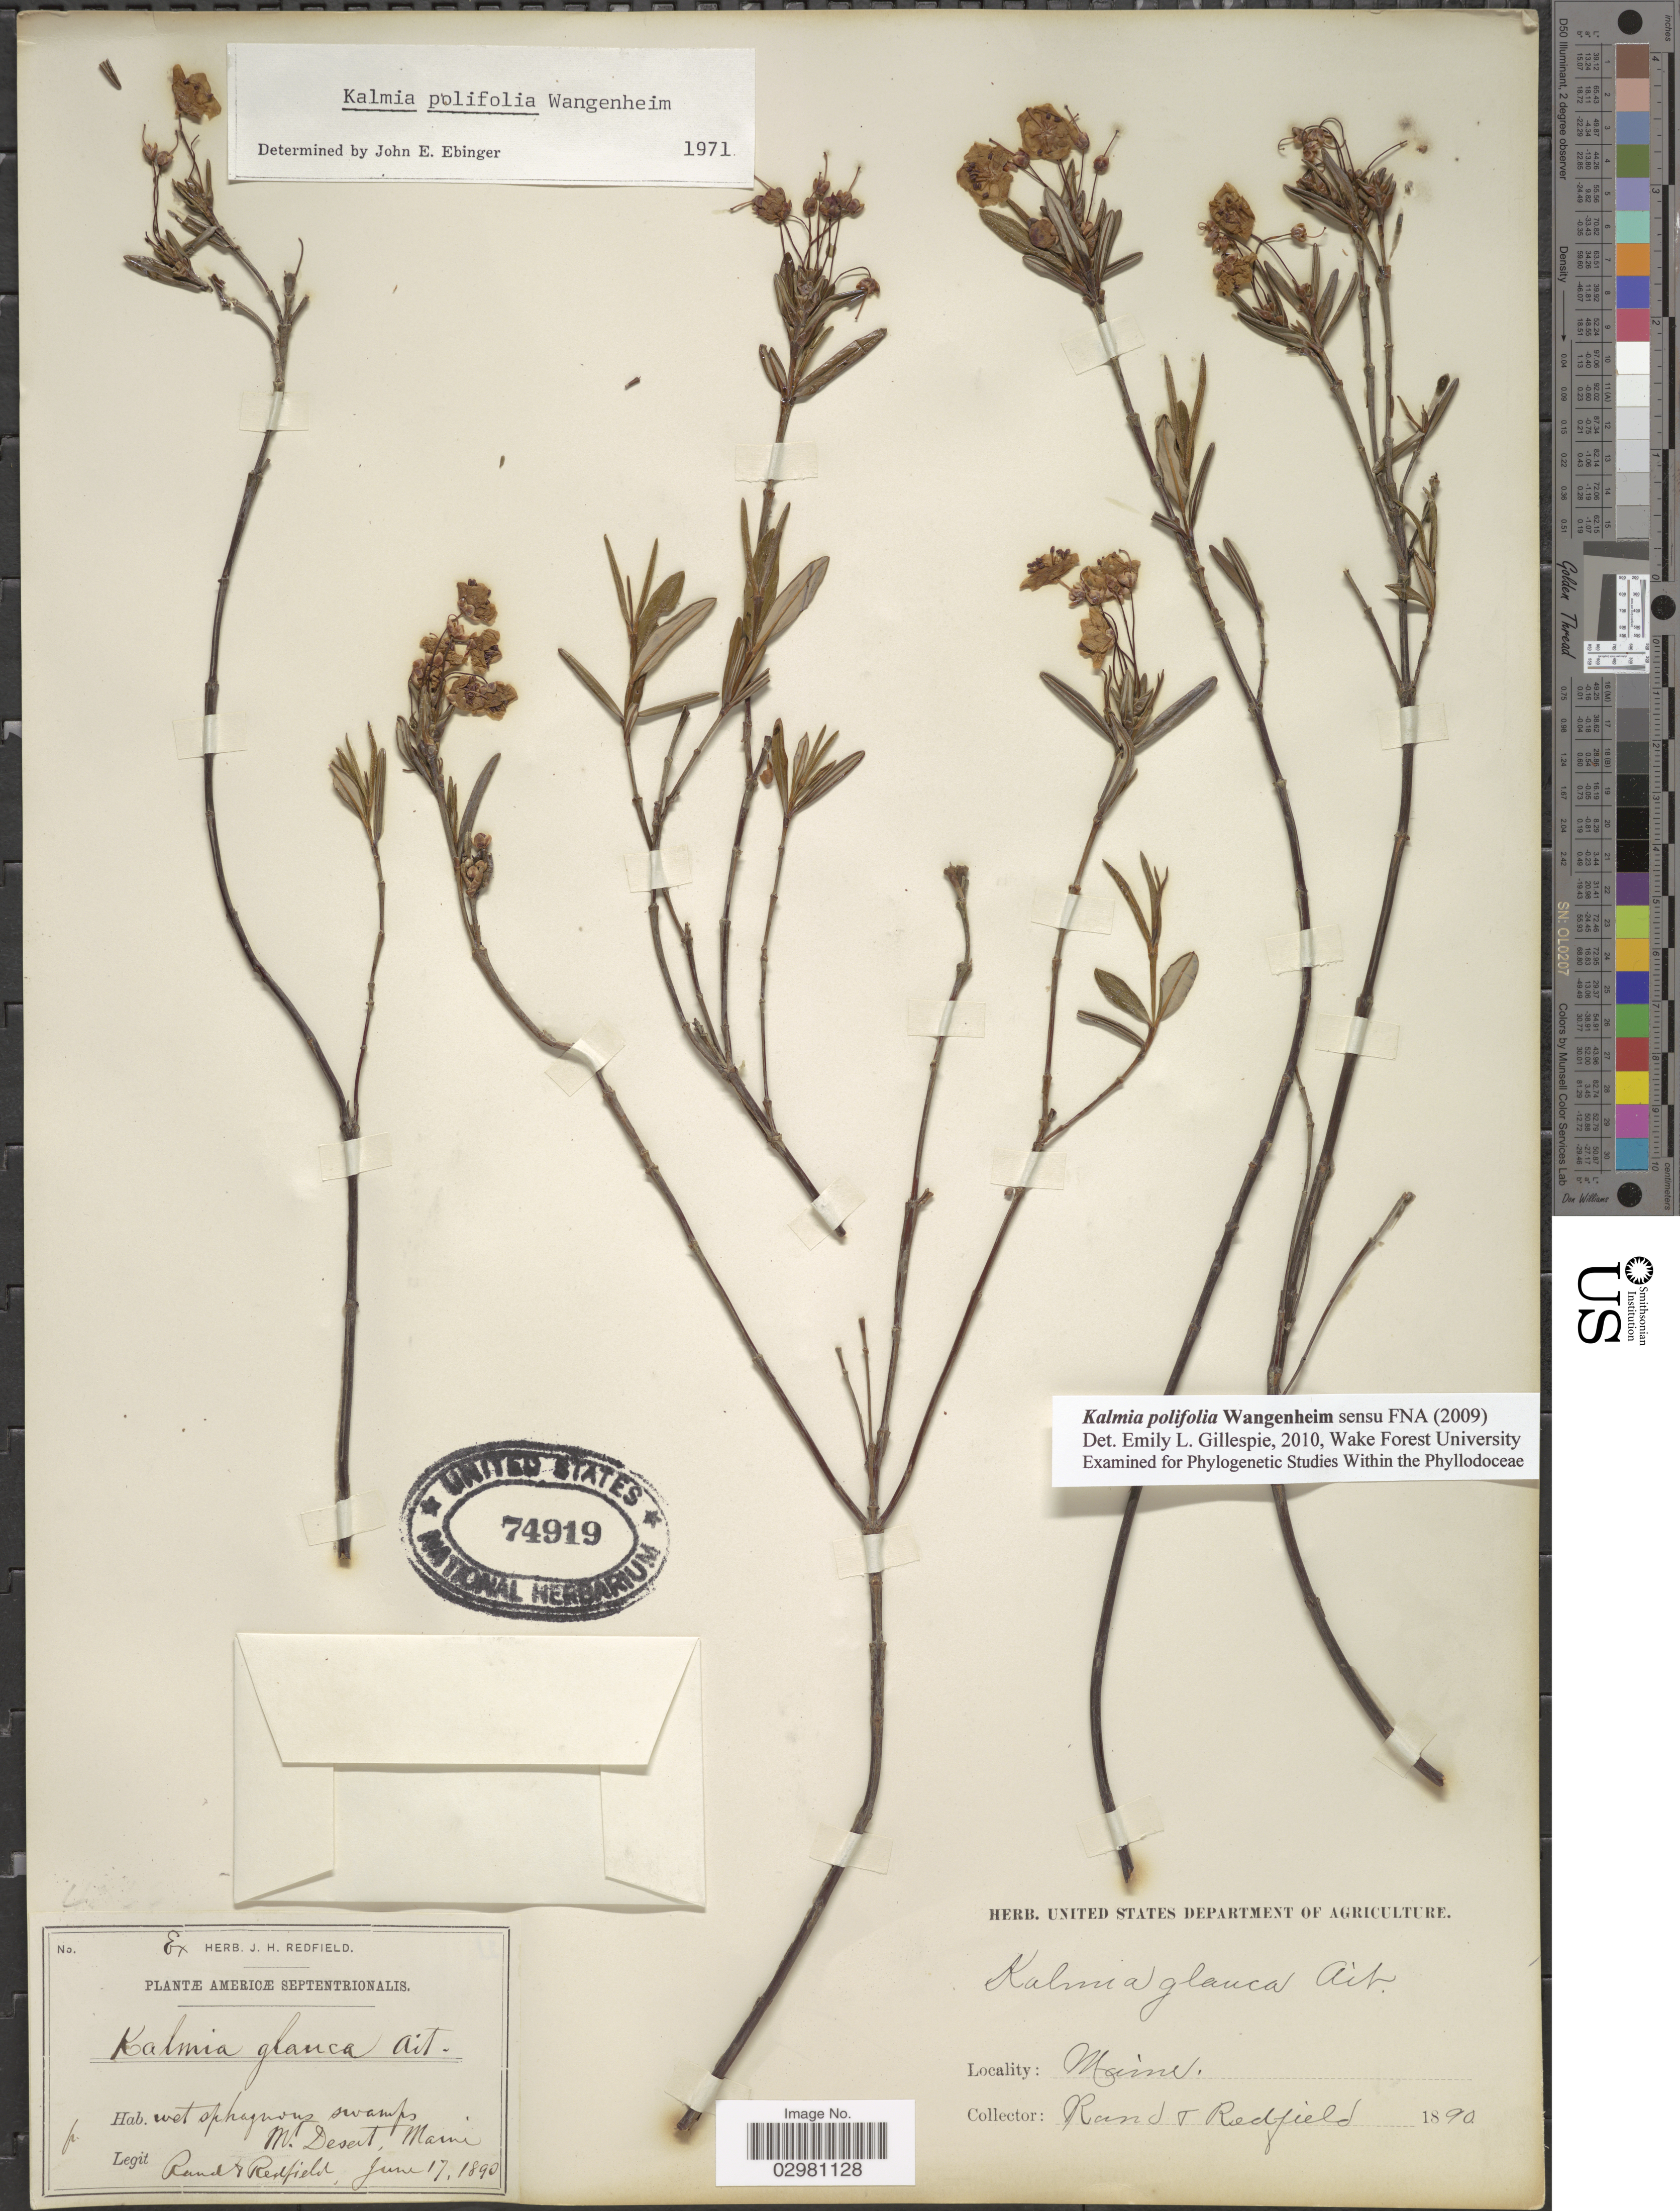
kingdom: Plantae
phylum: Tracheophyta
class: Magnoliopsida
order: Ericales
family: Ericaceae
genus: Kalmia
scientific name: Kalmia polifolia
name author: Wangenh.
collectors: -. Rand & Redfield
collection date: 1890-06-17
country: United States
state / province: Maine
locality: Mt. Desert, Maine.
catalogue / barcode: US 74919